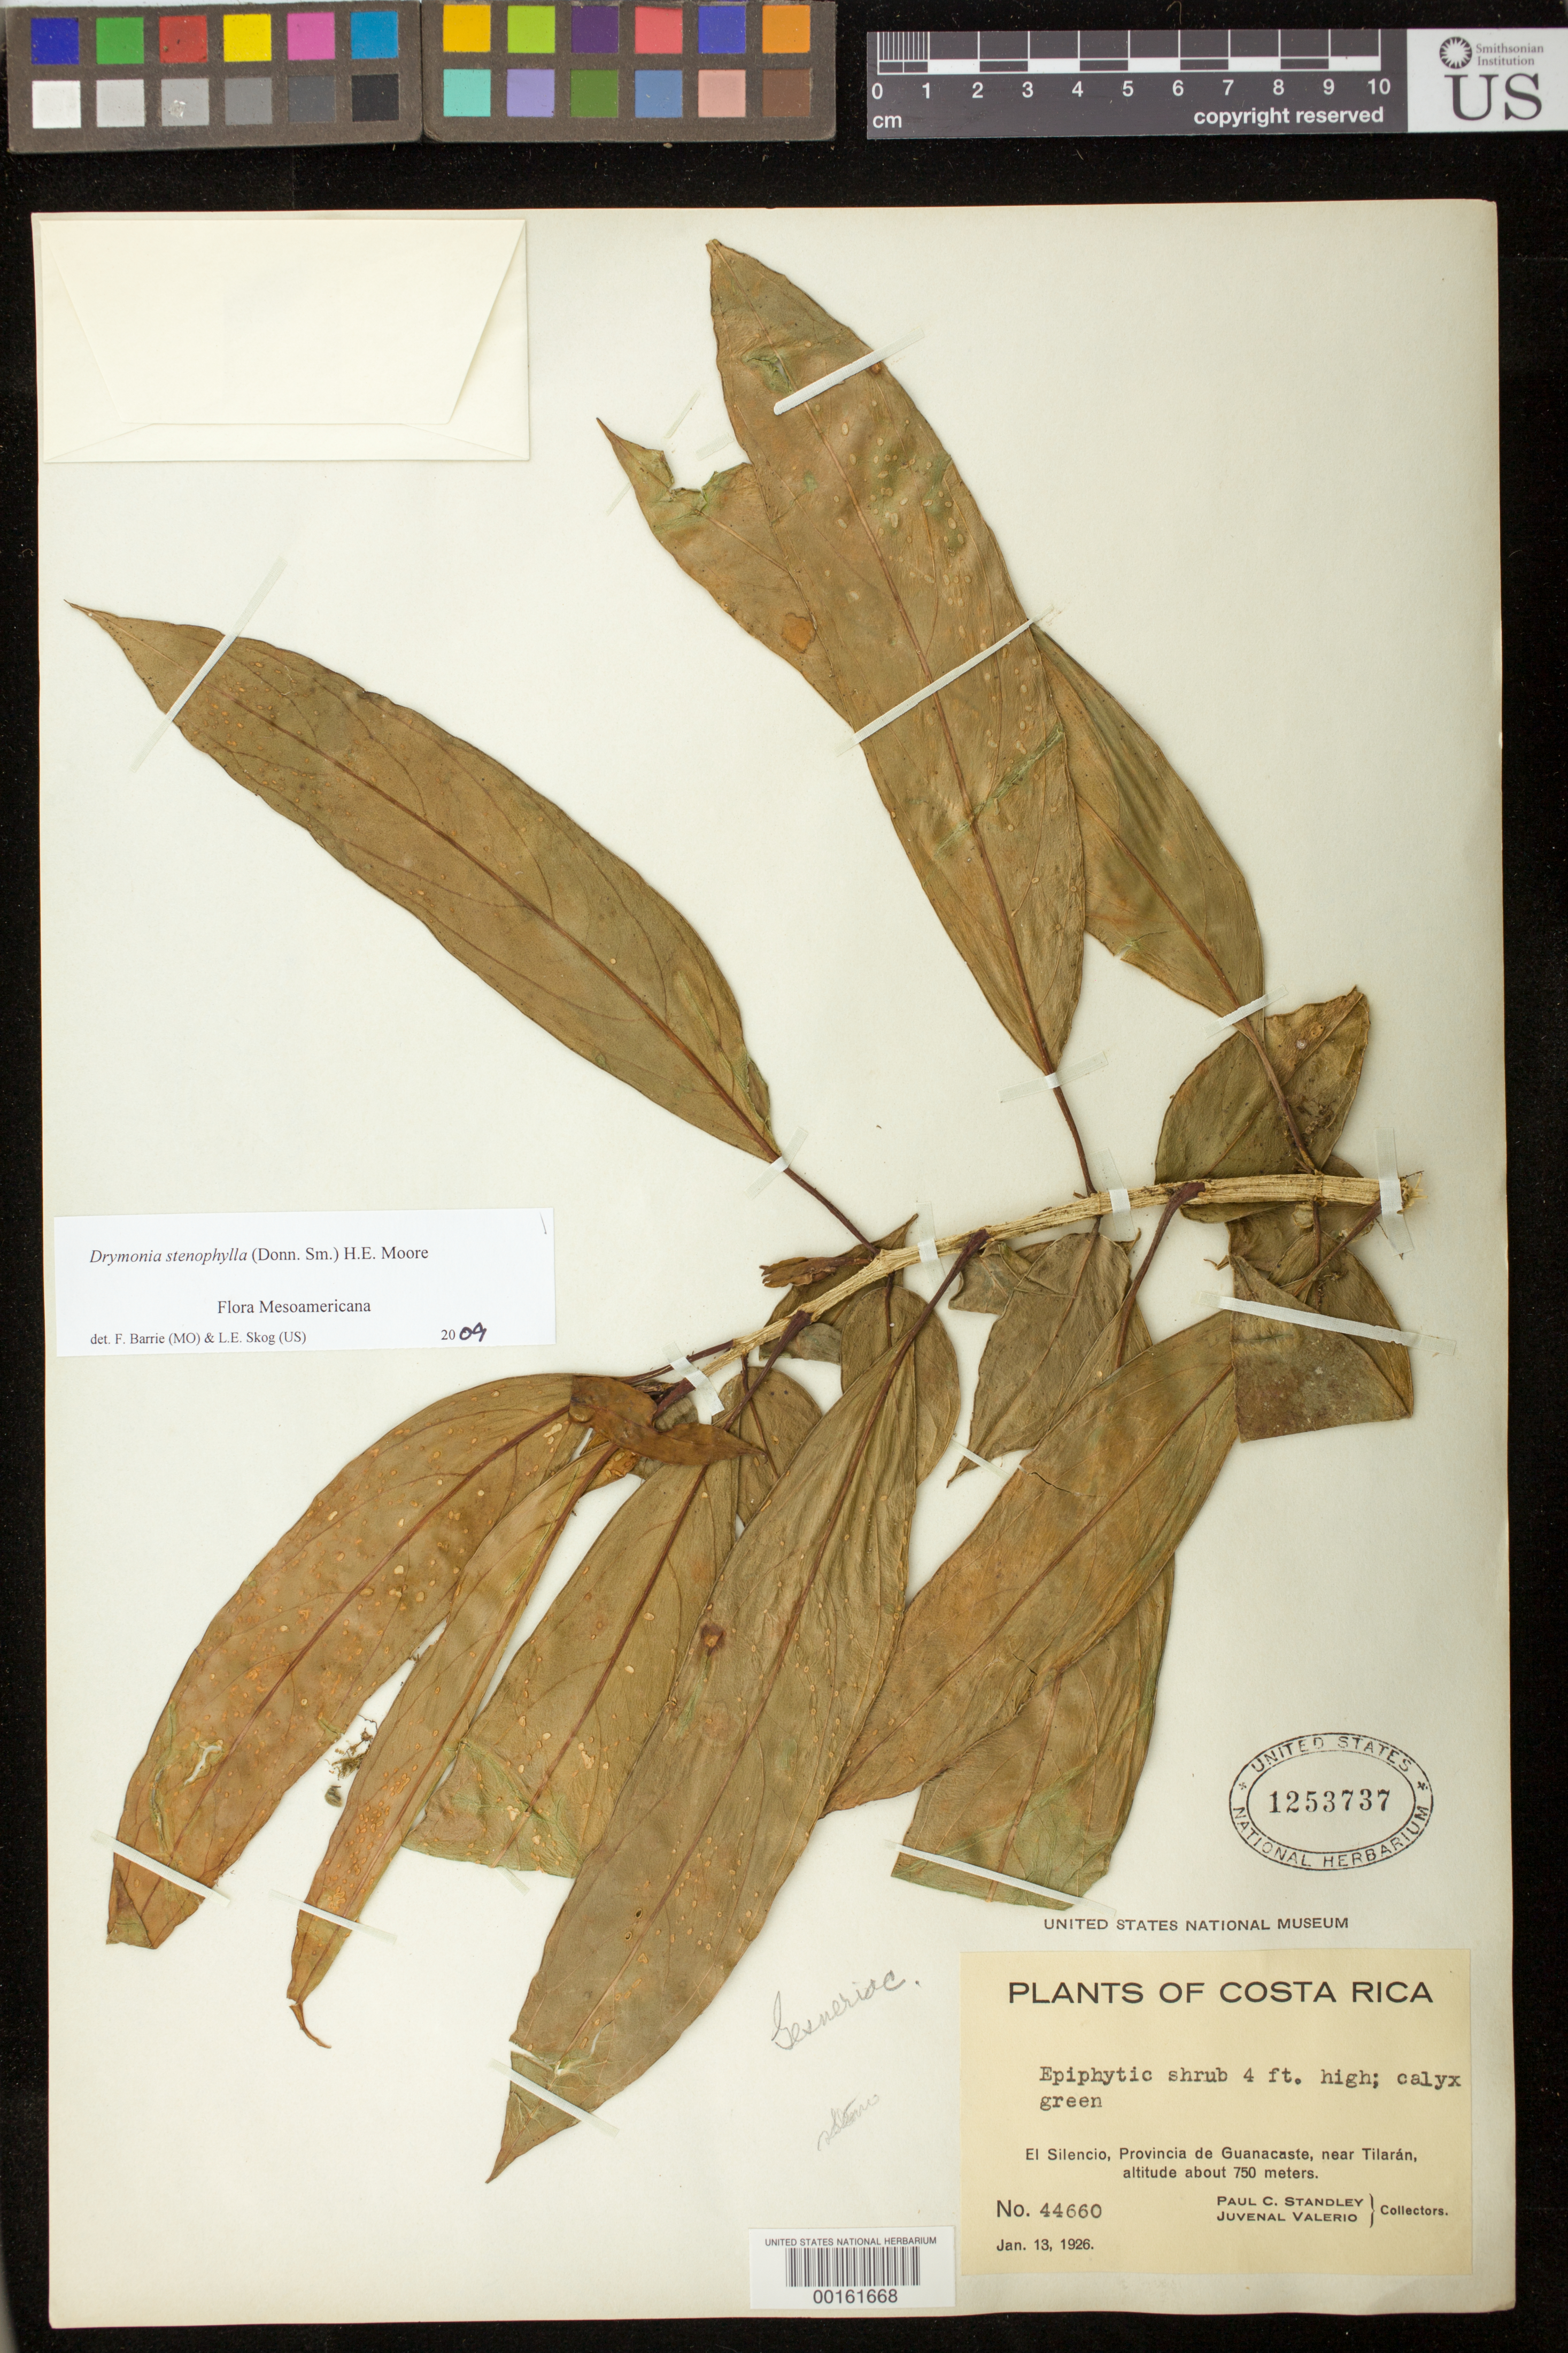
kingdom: Plantae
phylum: Tracheophyta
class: Magnoliopsida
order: Lamiales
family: Gesneriaceae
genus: Drymonia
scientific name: Drymonia stenophylla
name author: (Donn. Sm.) H.E. Moore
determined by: Barrie, F. R.; Skog, Laurence E.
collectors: P. C. Standley & J. Valerio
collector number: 44660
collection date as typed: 13 Jan 1926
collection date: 1926-01-13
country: Costa Rica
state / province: Guanacaste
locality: El Silencio, Provincia de Guanacaste, near Tilarán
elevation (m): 750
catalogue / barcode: US 1253737